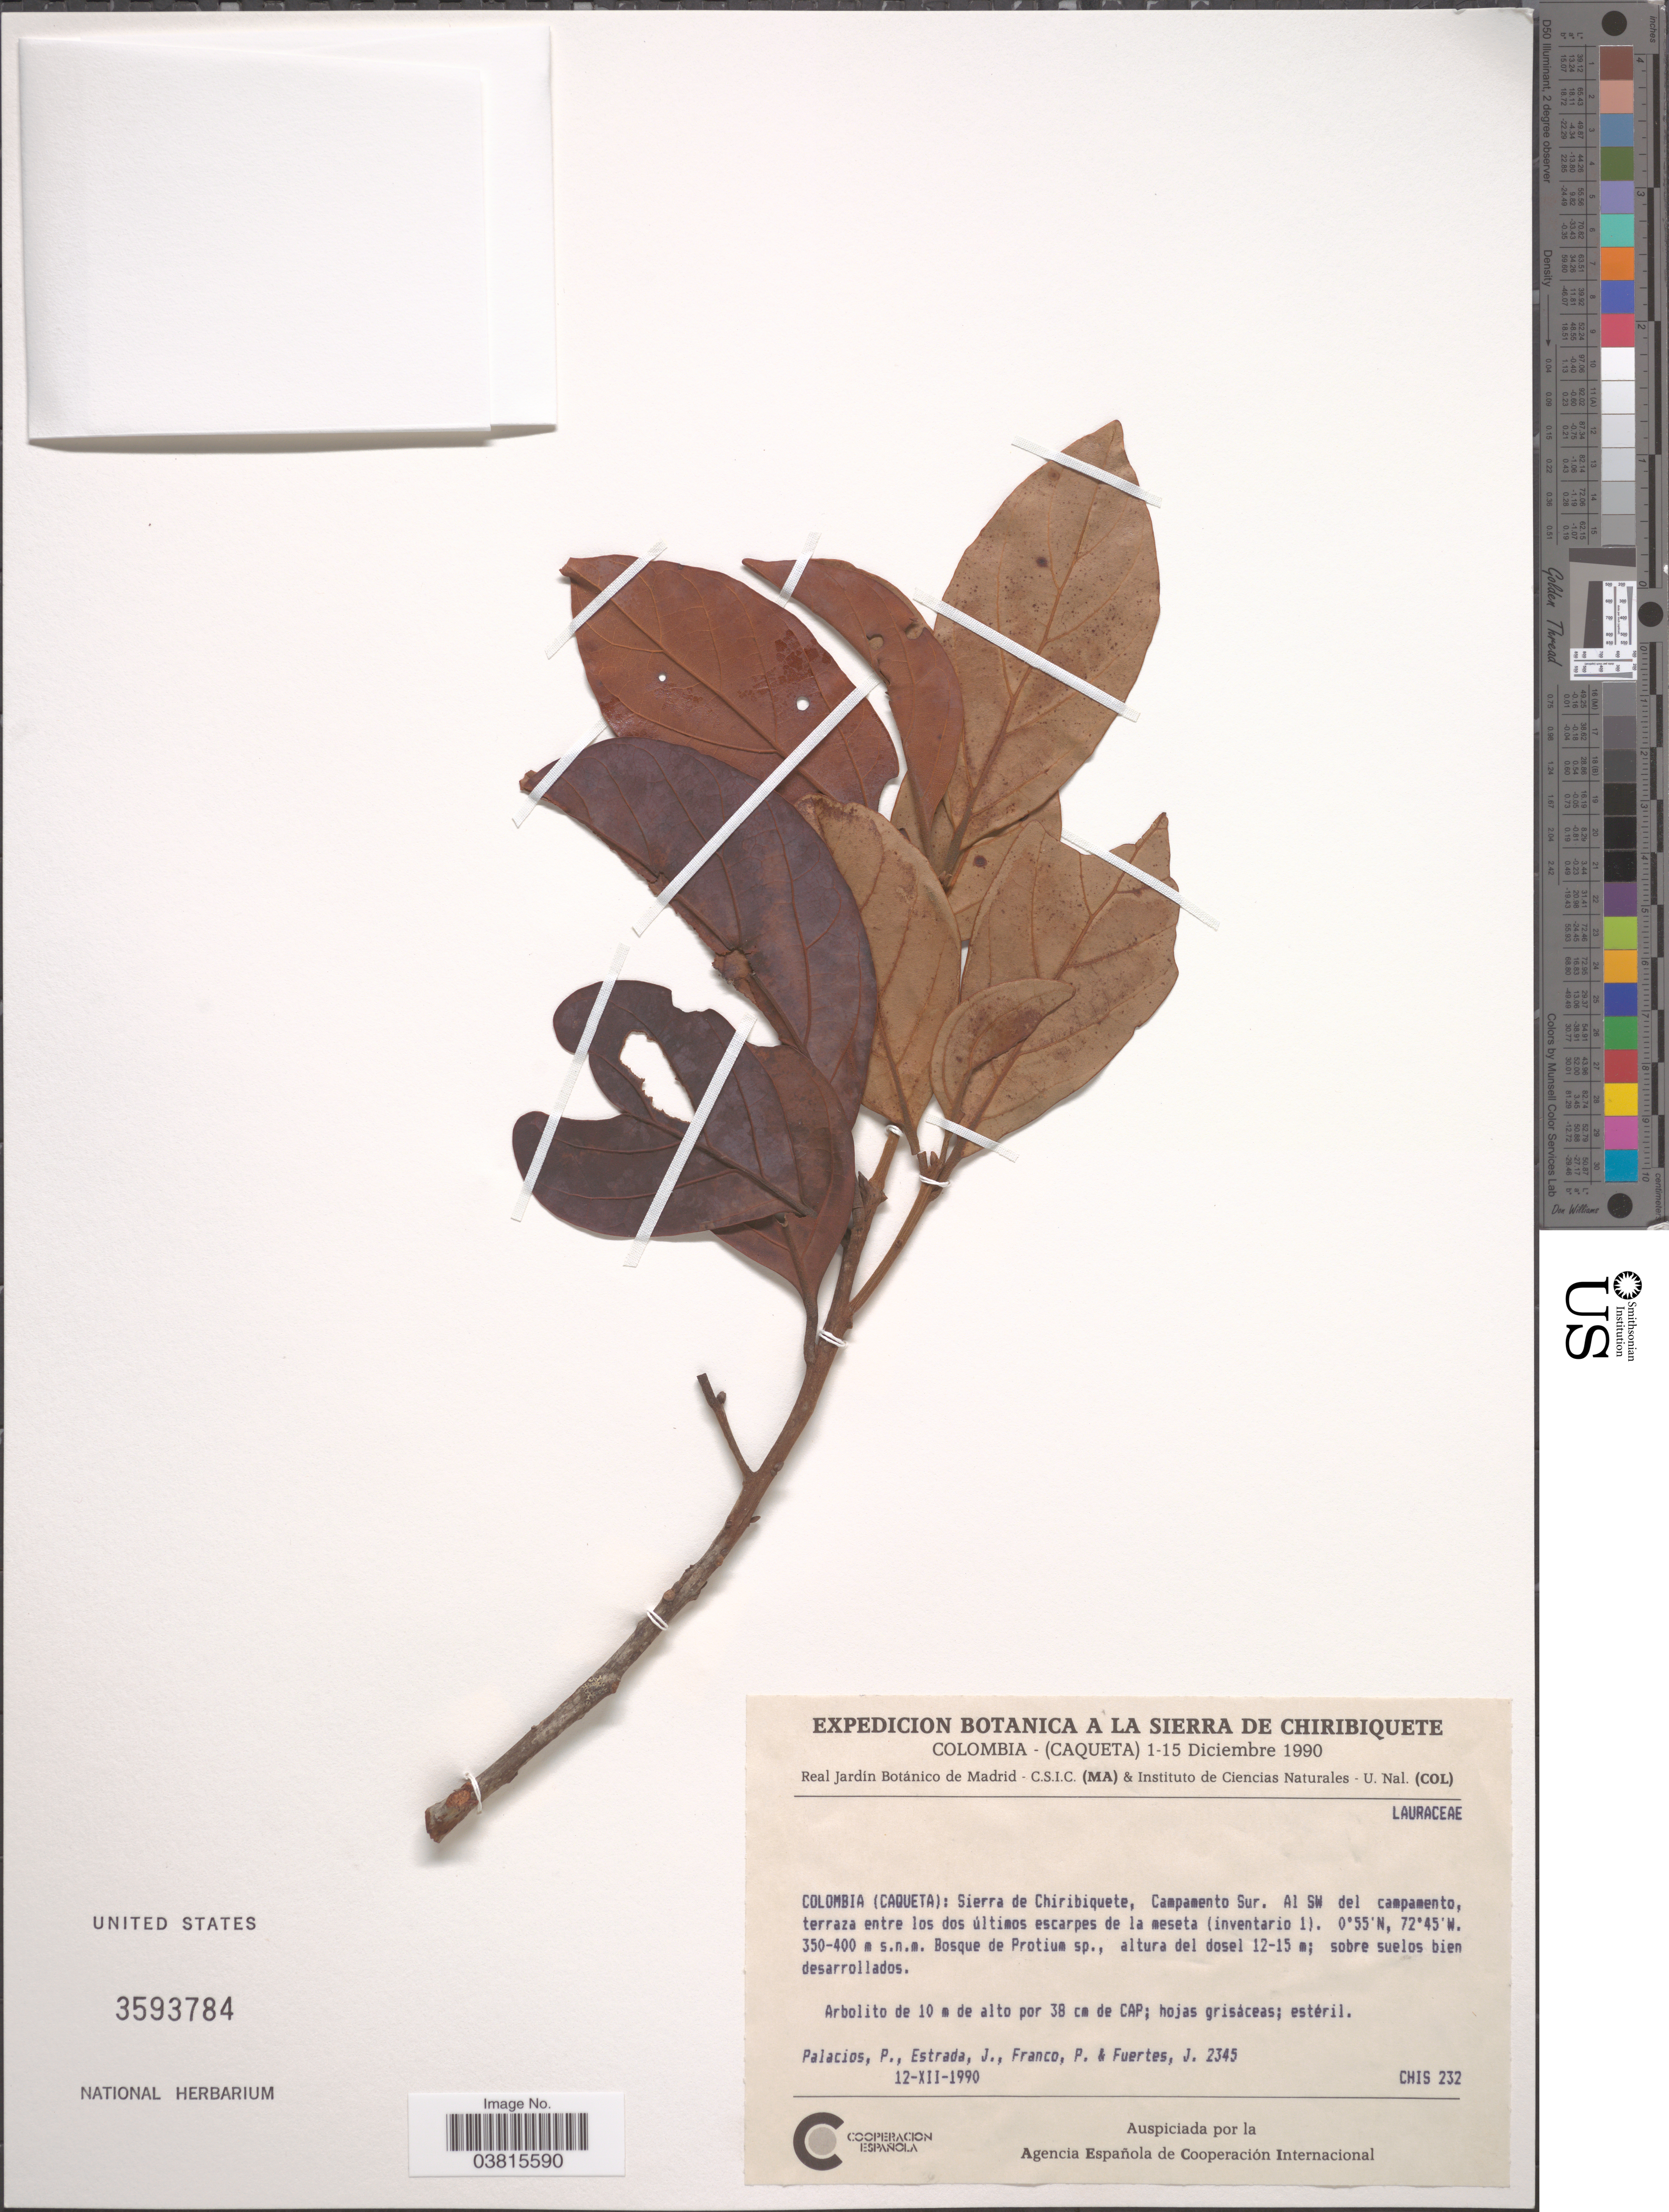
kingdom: Plantae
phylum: Tracheophyta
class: Magnoliopsida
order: Laurales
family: Lauraceae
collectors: P. Palacios, J. Estrada, P. Franco & J. Fuertes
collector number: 2345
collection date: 1990-12-12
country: Colombia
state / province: Caquetá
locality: Sierra de Chiribiquete, Campamento Sur. Al SW del campamento, terraza entre los dos últimos escarpes de la meseta (inventario 1).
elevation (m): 350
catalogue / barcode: US 3593784